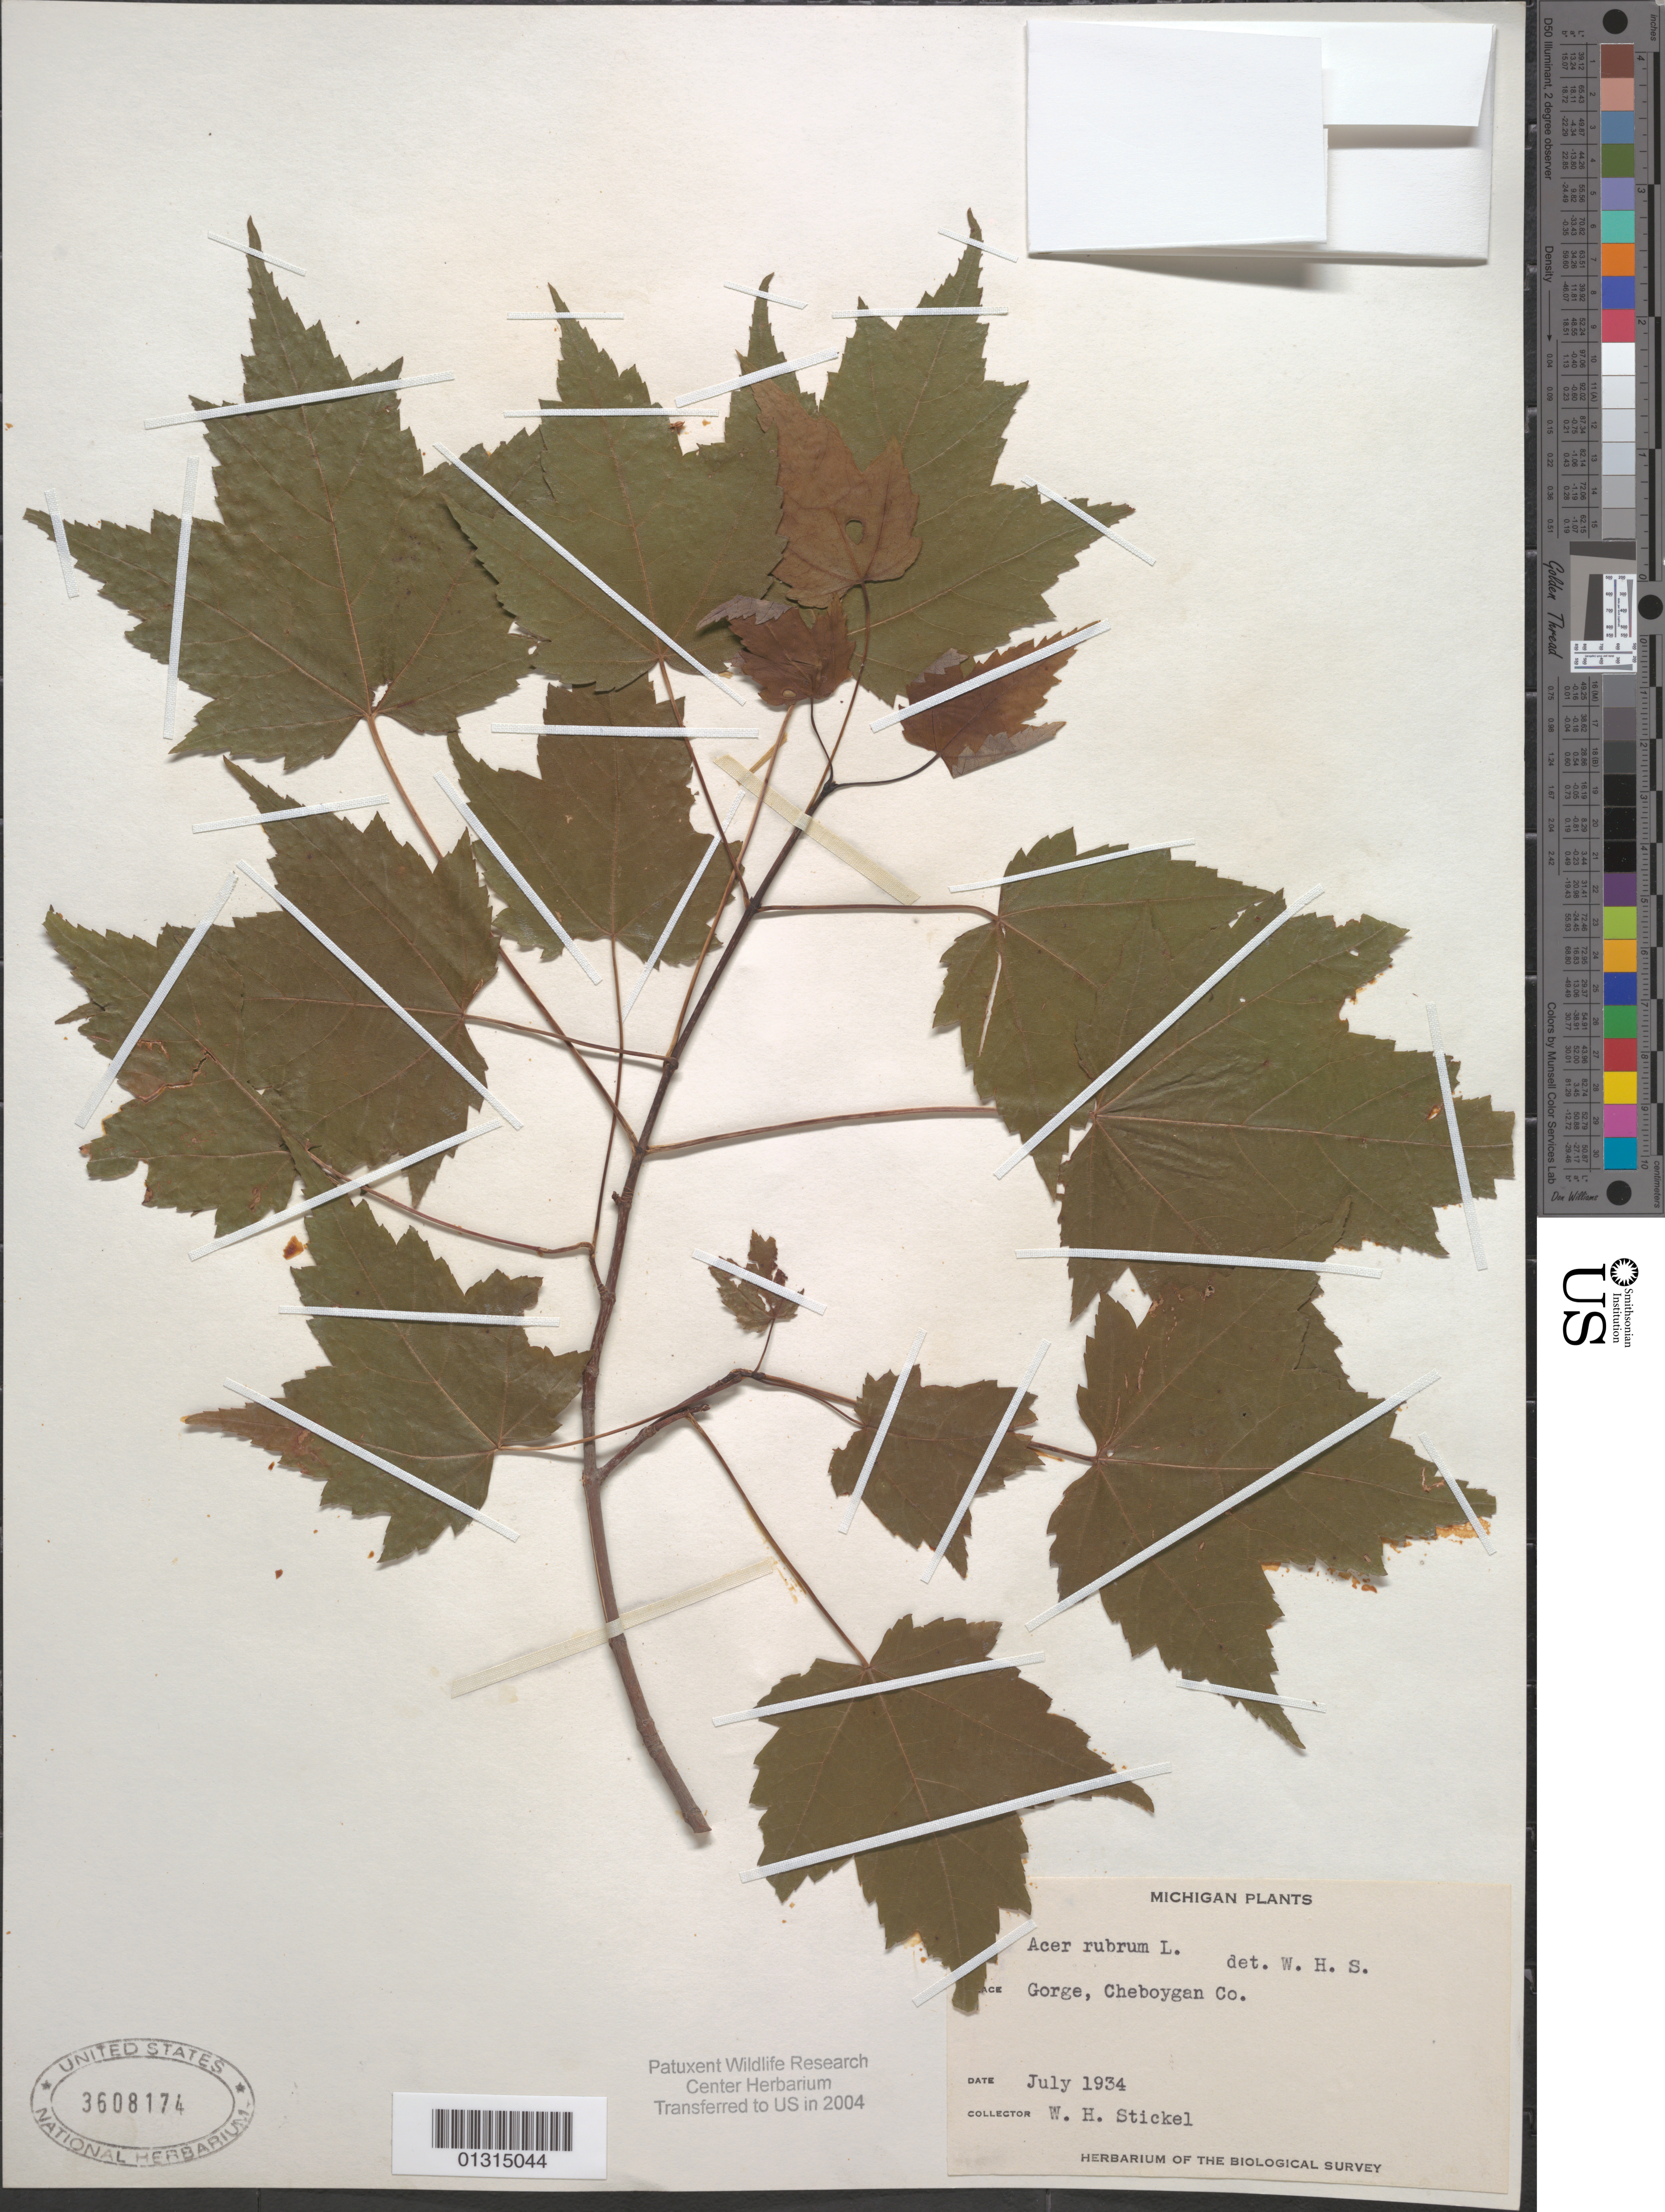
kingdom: Plantae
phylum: Tracheophyta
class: Magnoliopsida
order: Sapindales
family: Sapindaceae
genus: Acer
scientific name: Acer rubrum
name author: L.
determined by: Stickel, W. H.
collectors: W. Stickel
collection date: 1934-07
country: United States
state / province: Michigan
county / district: Cheboygan County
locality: Cheboygan County, Gorge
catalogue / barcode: US 3608174